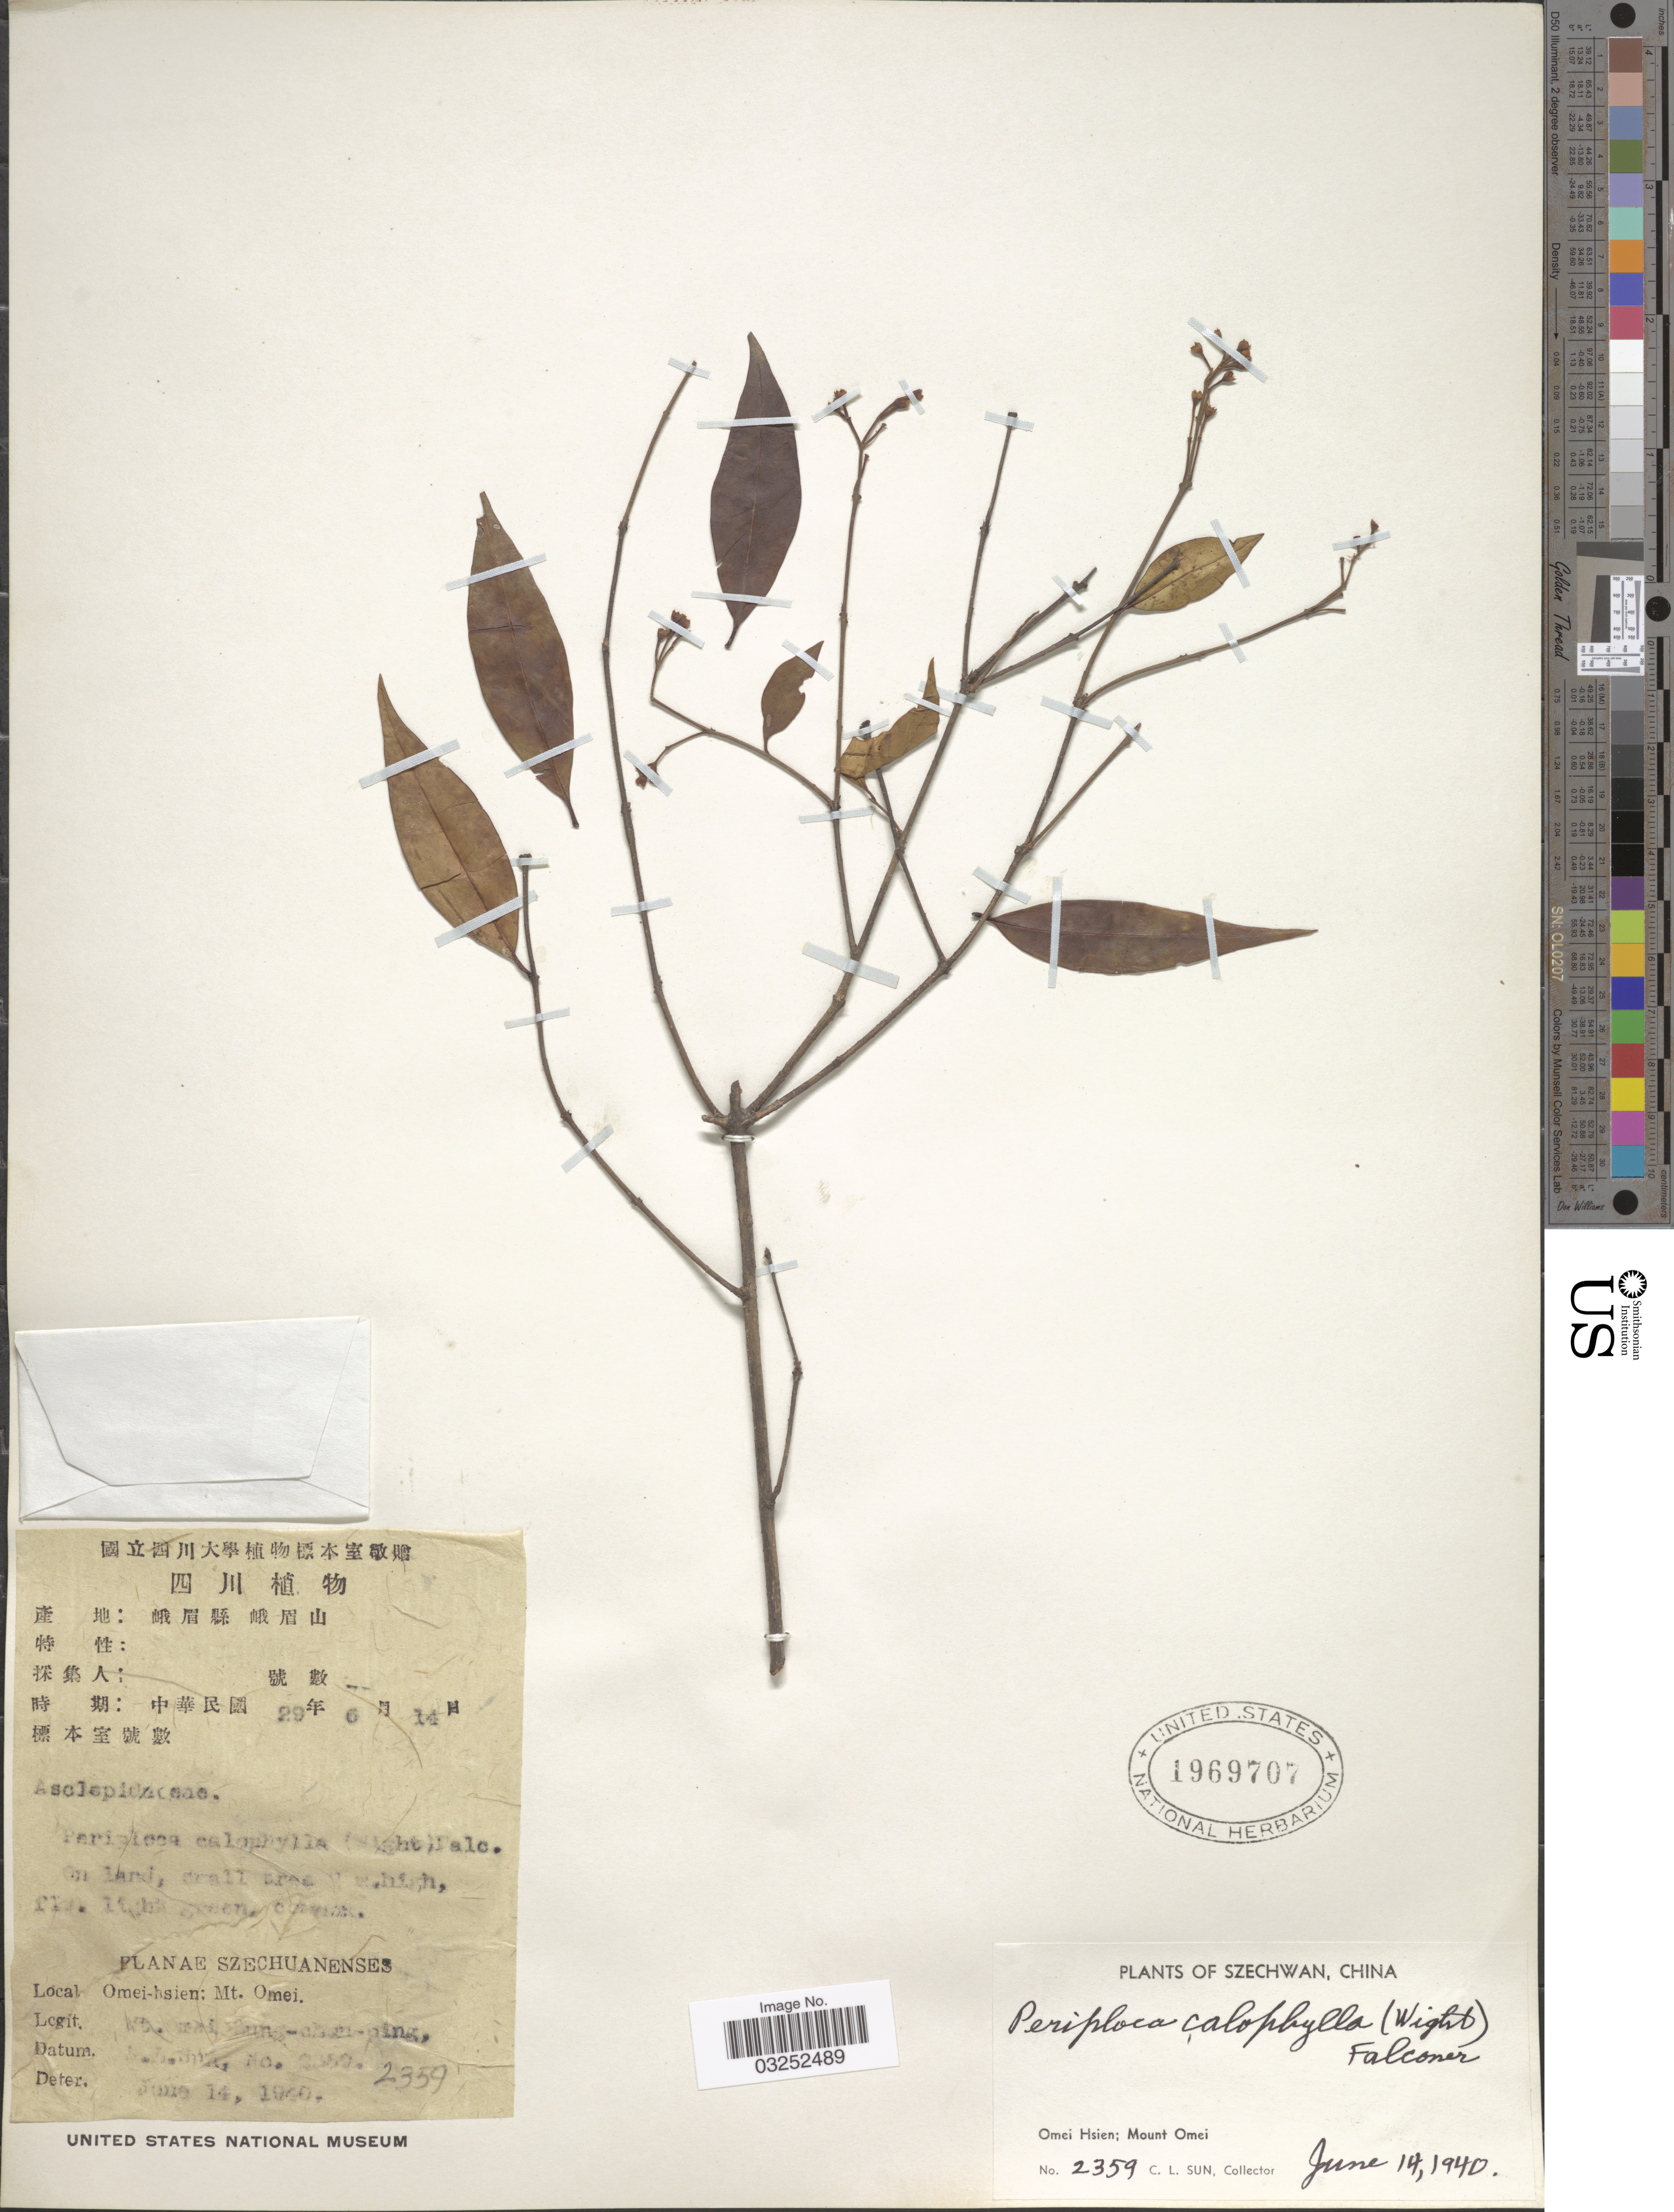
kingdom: Plantae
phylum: Tracheophyta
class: Magnoliopsida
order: Gentianales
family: Apocynaceae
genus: Periploca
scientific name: Periploca calophylla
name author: Rich. & Quart.-Dill.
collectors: C. Sun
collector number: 2359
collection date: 1940-06-14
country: China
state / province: Sichuan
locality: Szechuanenses. Omei-hsien; Mt. Omei.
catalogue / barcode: US 1969707